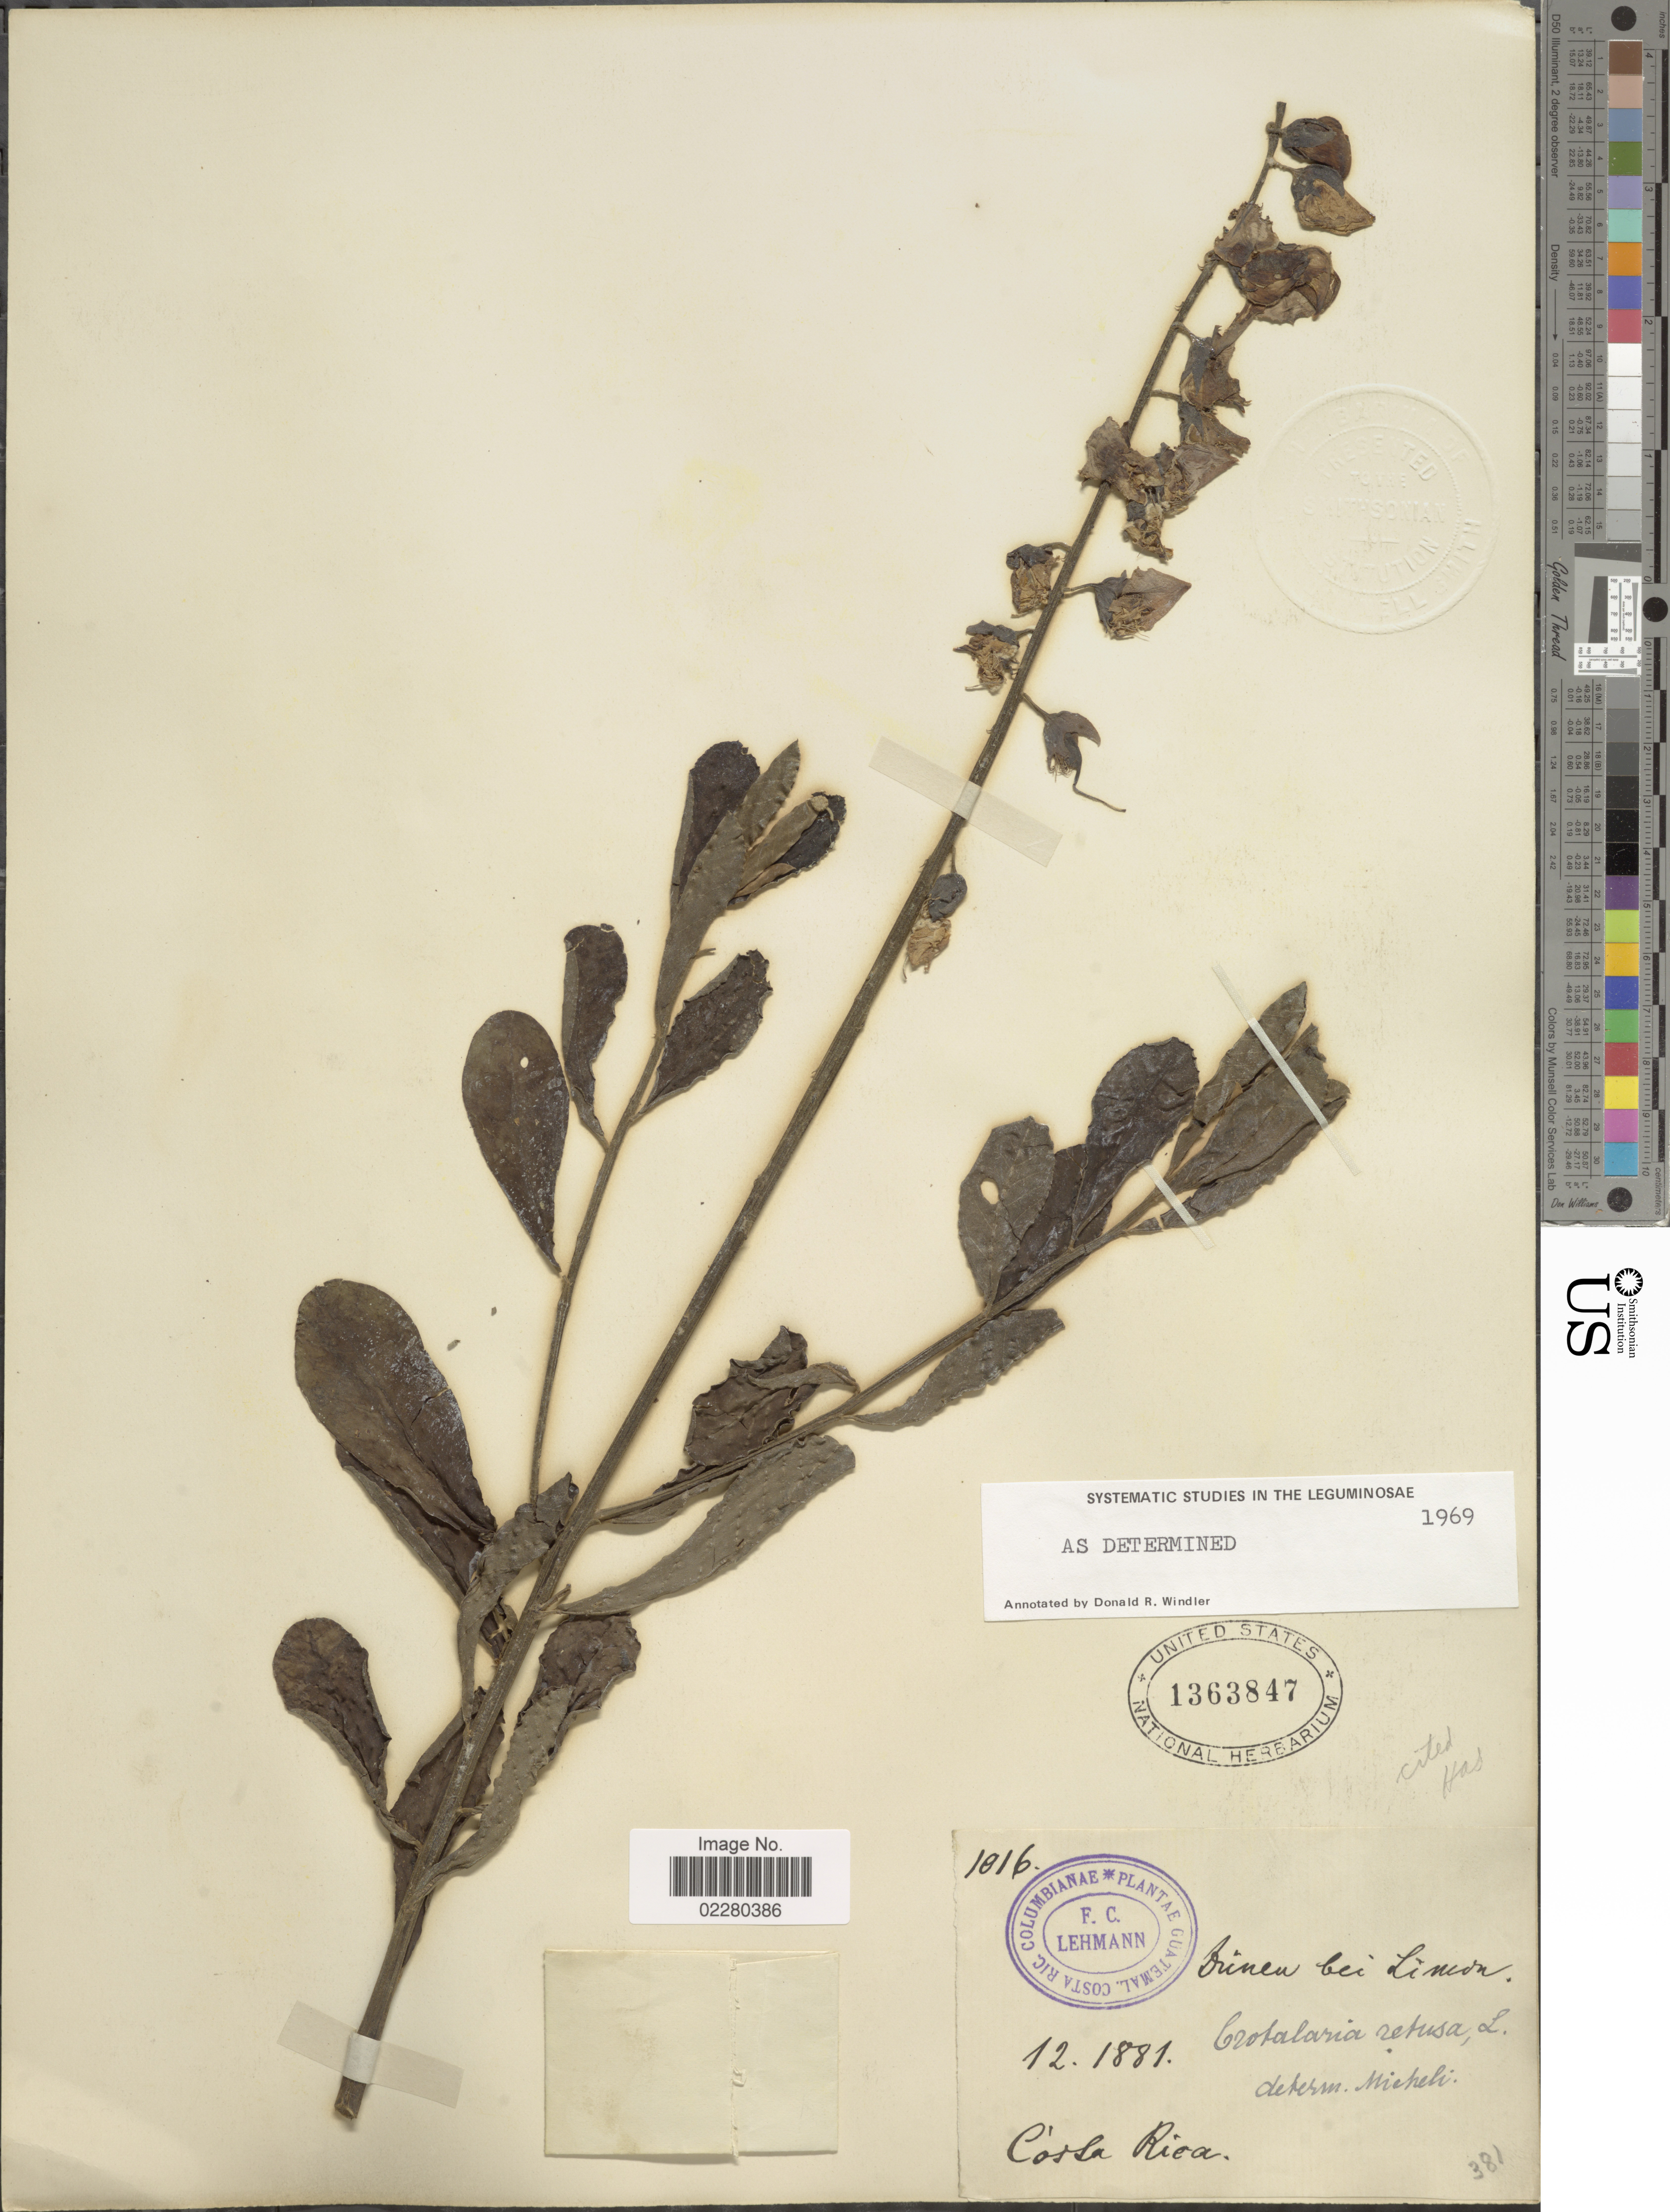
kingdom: Plantae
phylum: Tracheophyta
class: Magnoliopsida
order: Fabales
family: Fabaceae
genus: Crotalaria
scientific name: Crotalaria retusa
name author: L.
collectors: F. C. Lehmann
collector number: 1016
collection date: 1881-12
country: Costa Rica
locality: Dünen bei Limon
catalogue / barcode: US 1363847